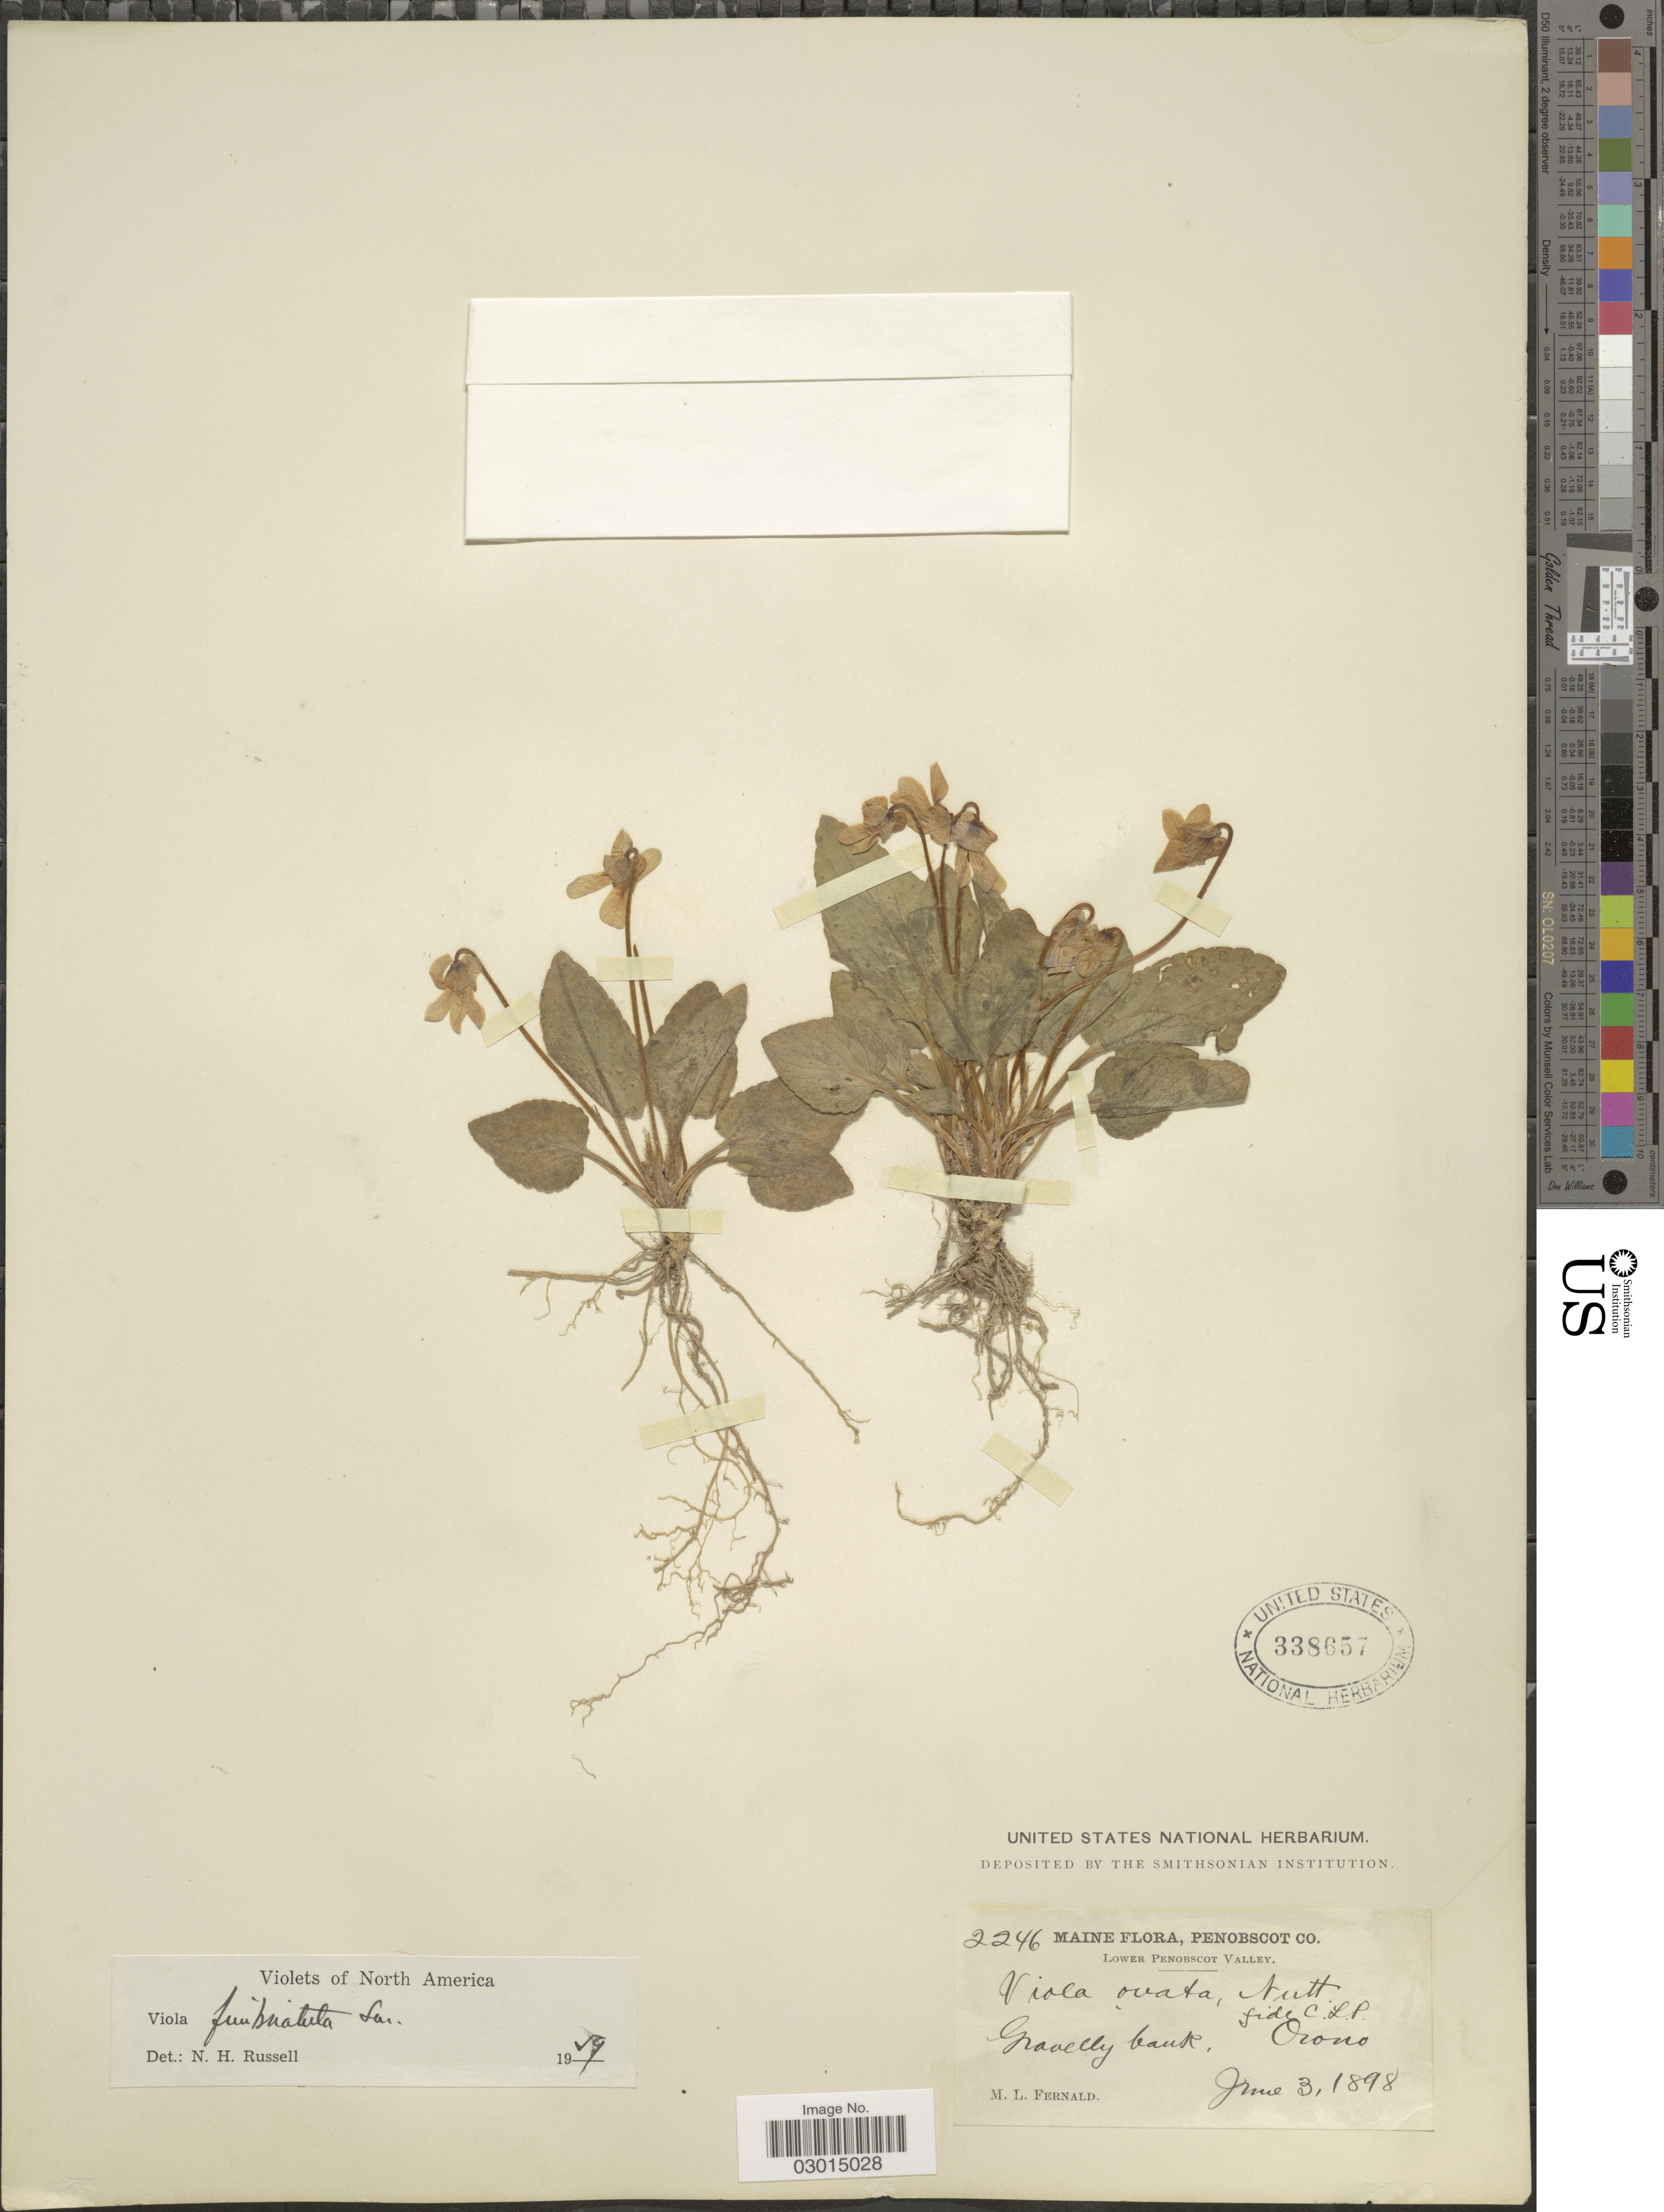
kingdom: Plantae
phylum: Tracheophyta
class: Magnoliopsida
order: Malpighiales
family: Violaceae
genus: Viola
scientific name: Viola fimbriatula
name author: Small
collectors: M. L. Fernald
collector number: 2246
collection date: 1898-06-03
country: United States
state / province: Maine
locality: Penobscot Co. Lower Penobscot Valley. Gravelly bank. Orono.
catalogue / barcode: US 338657